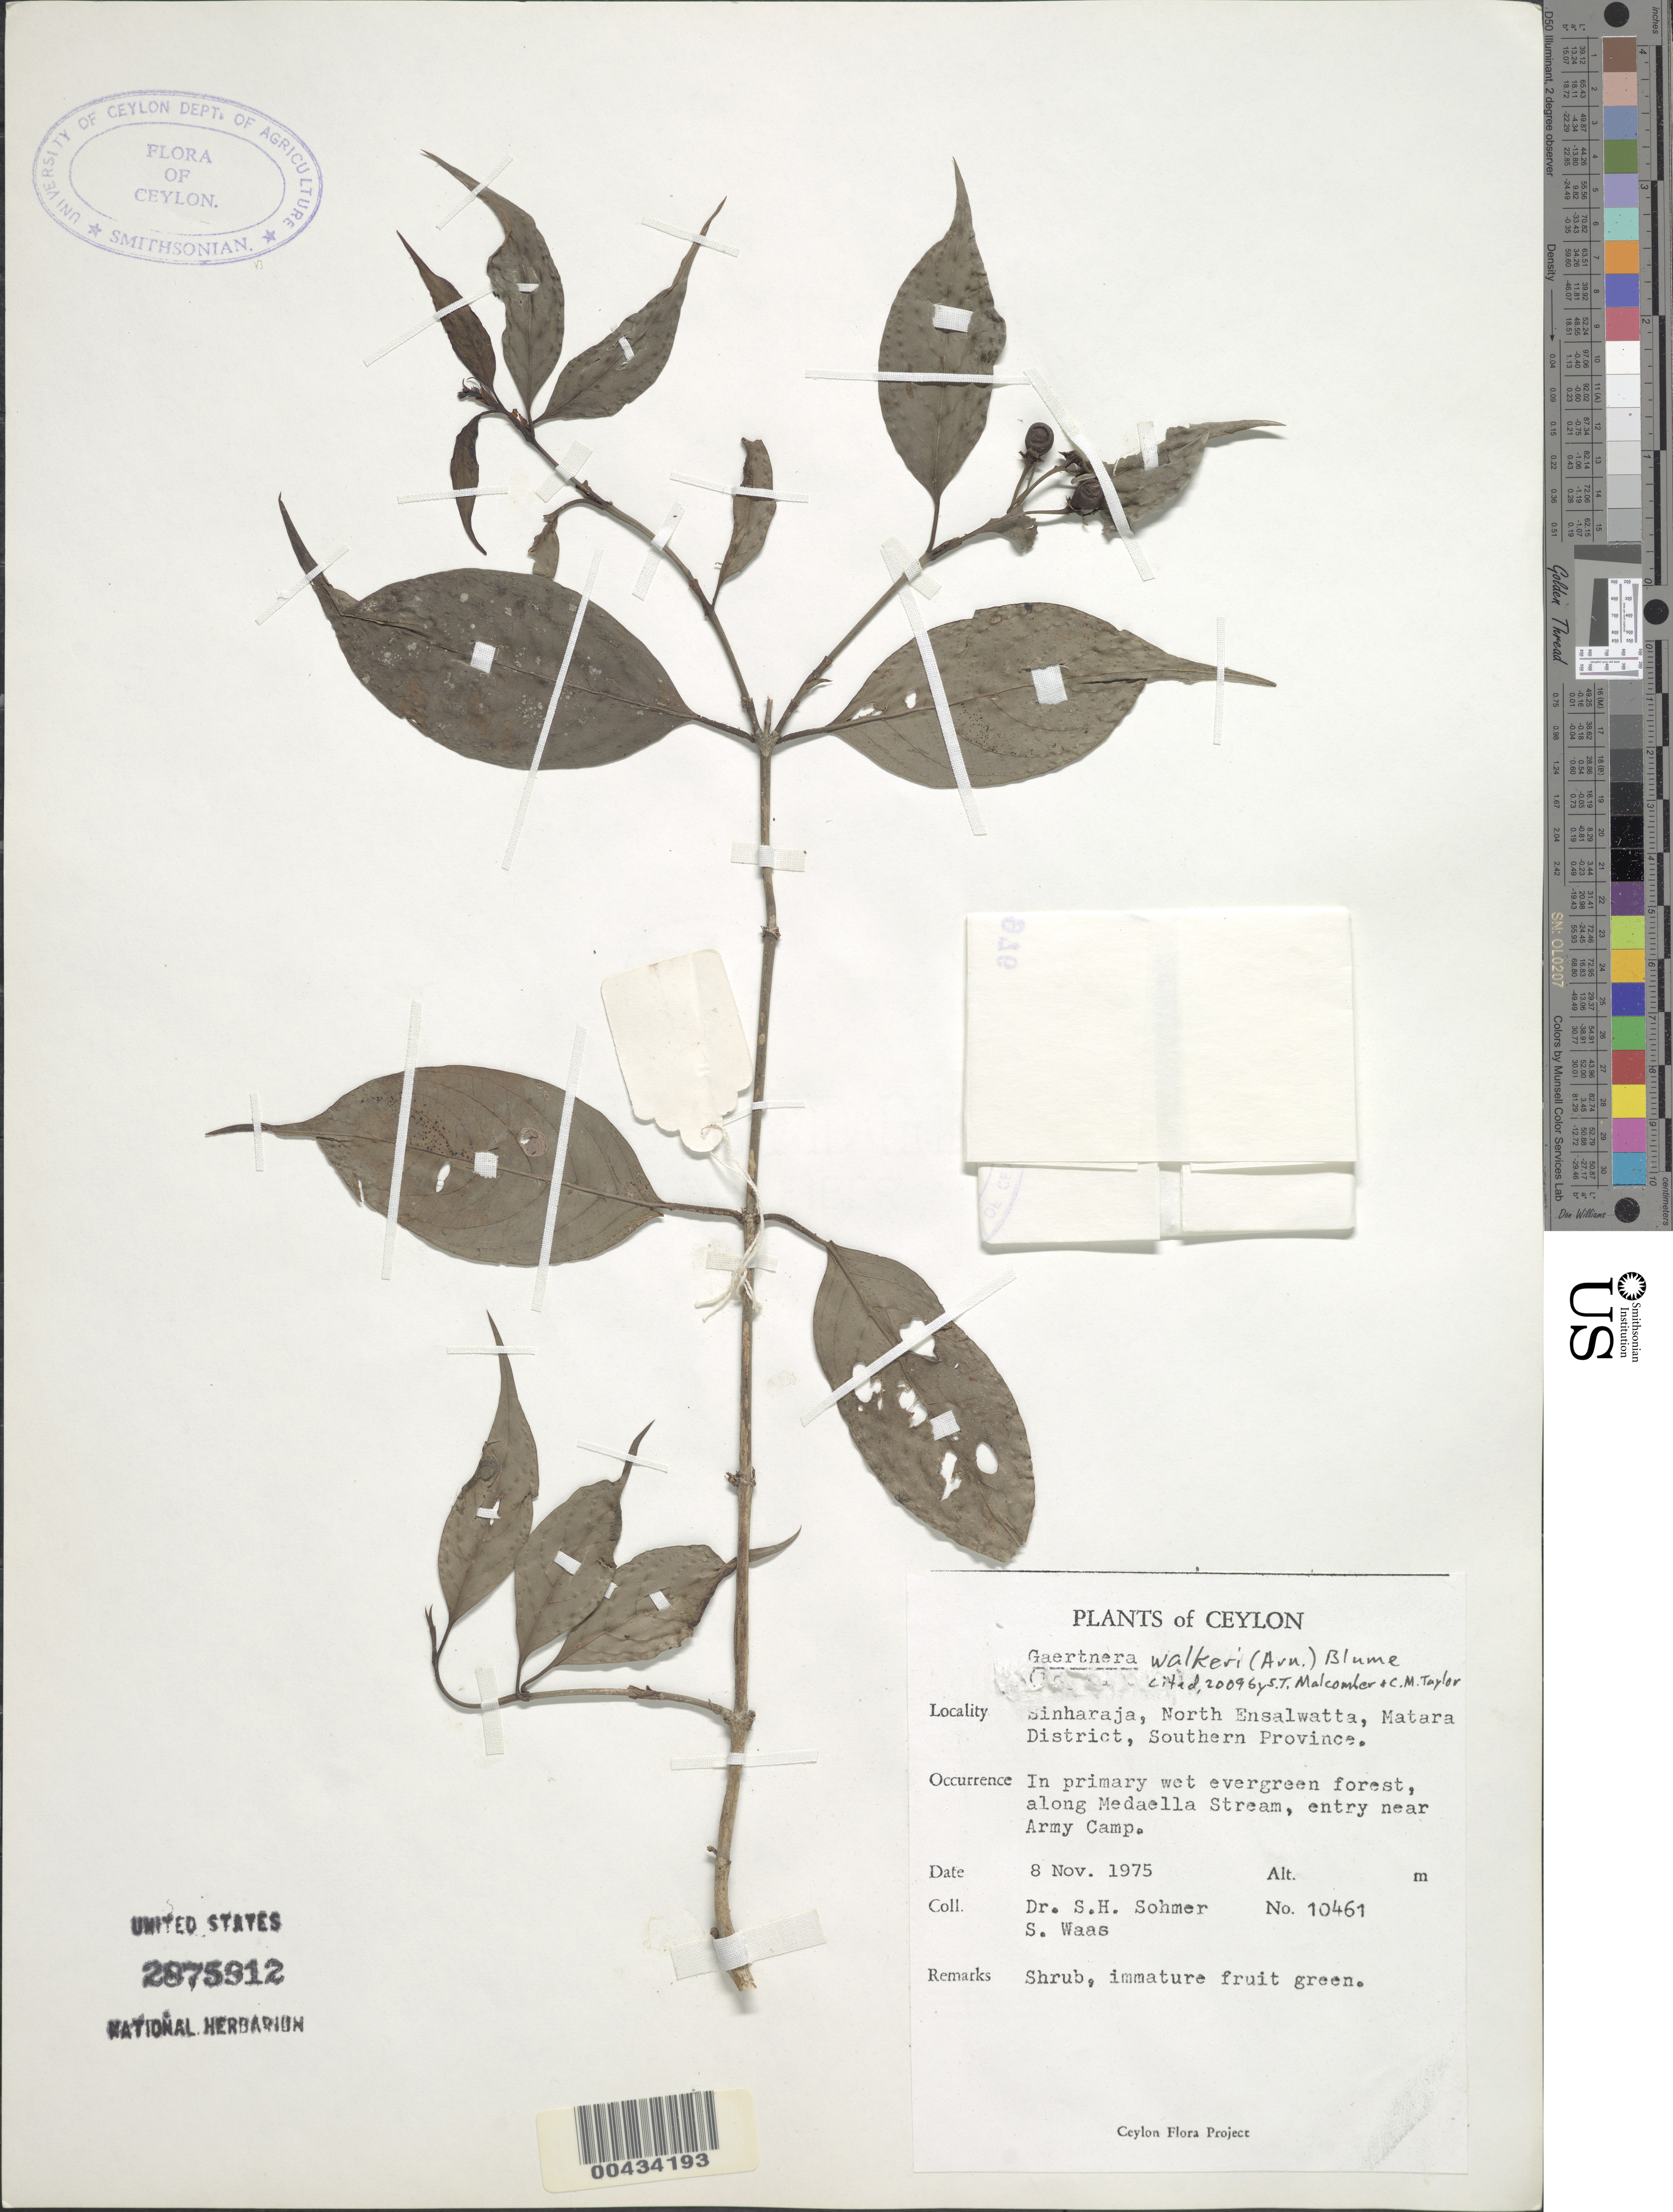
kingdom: Plantae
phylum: Tracheophyta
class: Magnoliopsida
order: Gentianales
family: Rubiaceae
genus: Gaertnera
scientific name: Gaertnera walkeri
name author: (Arn.) Blume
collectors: S. H. Sohmer & S. Waas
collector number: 10461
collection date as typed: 08 Nov 1975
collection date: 1975-11-08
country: Sri Lanka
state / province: Southern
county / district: Matara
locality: Sinharaja, N Ensalwatta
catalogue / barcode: US 2875912